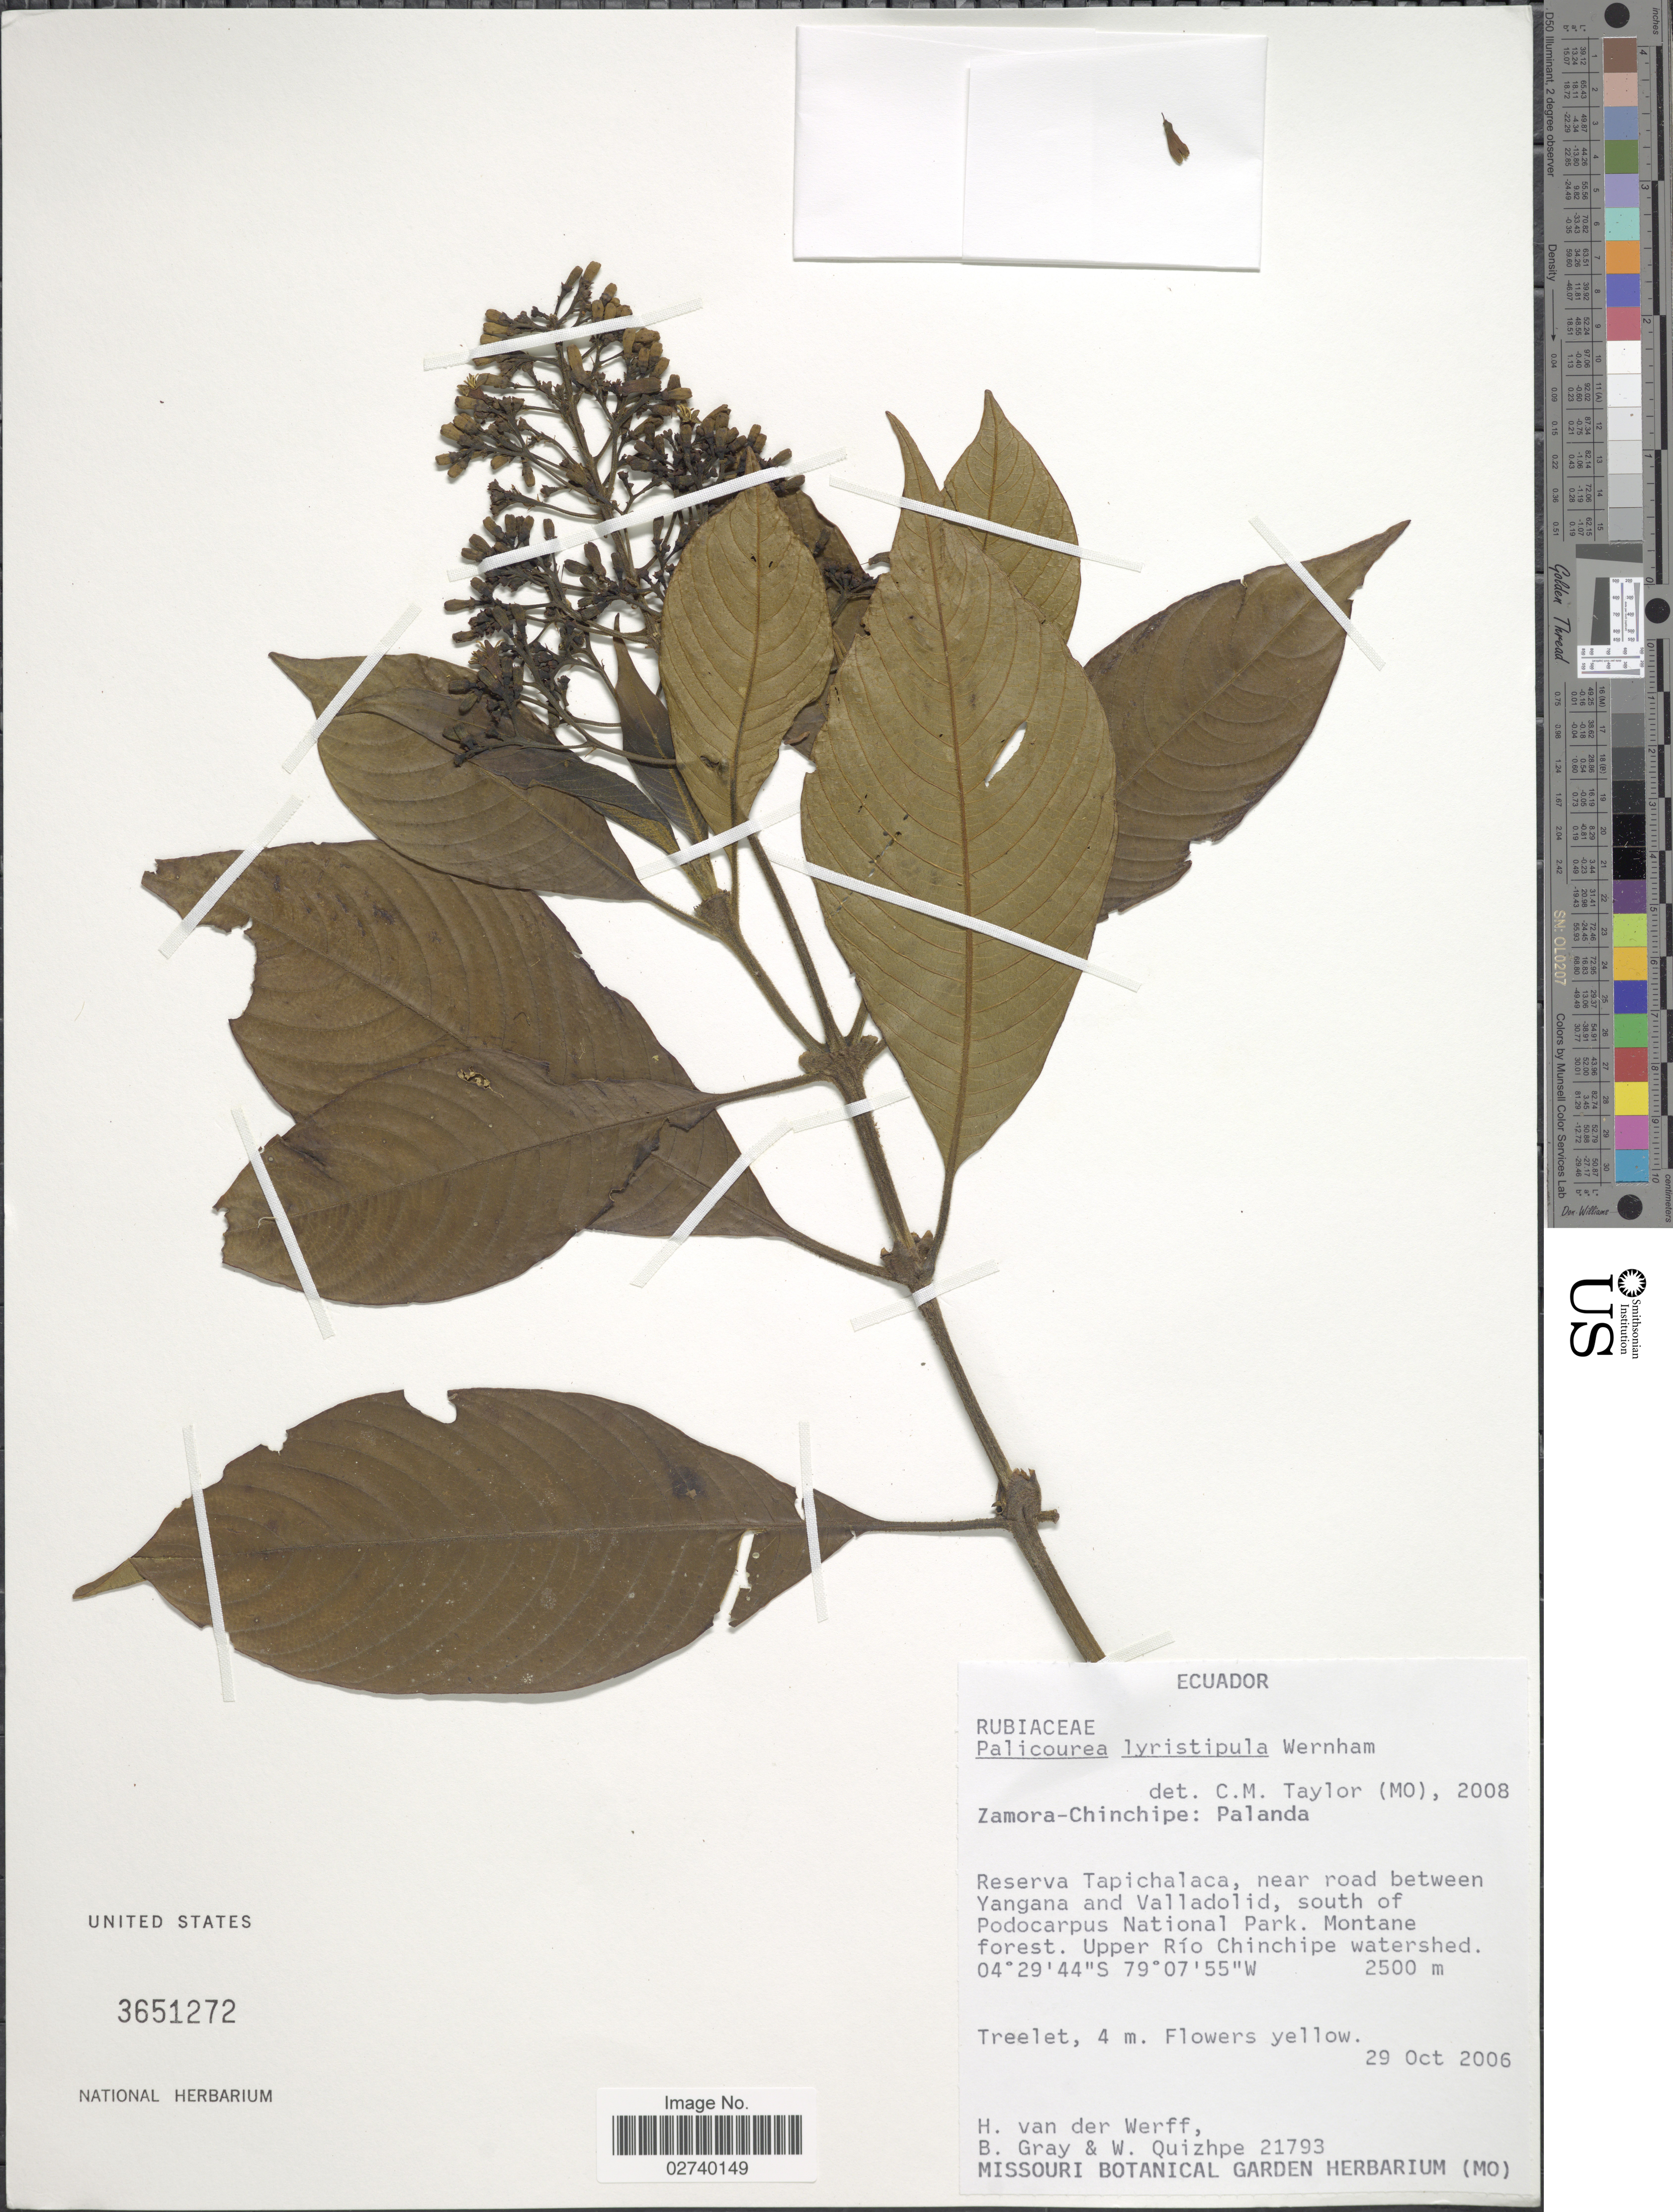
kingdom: Plantae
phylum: Tracheophyta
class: Magnoliopsida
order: Gentianales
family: Rubiaceae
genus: Palicourea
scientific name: Palicourea lyristipula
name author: Wernham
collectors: H. van der Werff, B. Gray & W. Quizhpe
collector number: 21793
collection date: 2006-10-29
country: Ecuador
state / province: Zamora-Chinchipe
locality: Palanda, Reserva Tapichalaca, near road between Yangana and Valladolid, south of Podocarpus National Park, Montane forest, Upper Rio Chinchipe watershed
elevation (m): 2500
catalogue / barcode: US 3651272